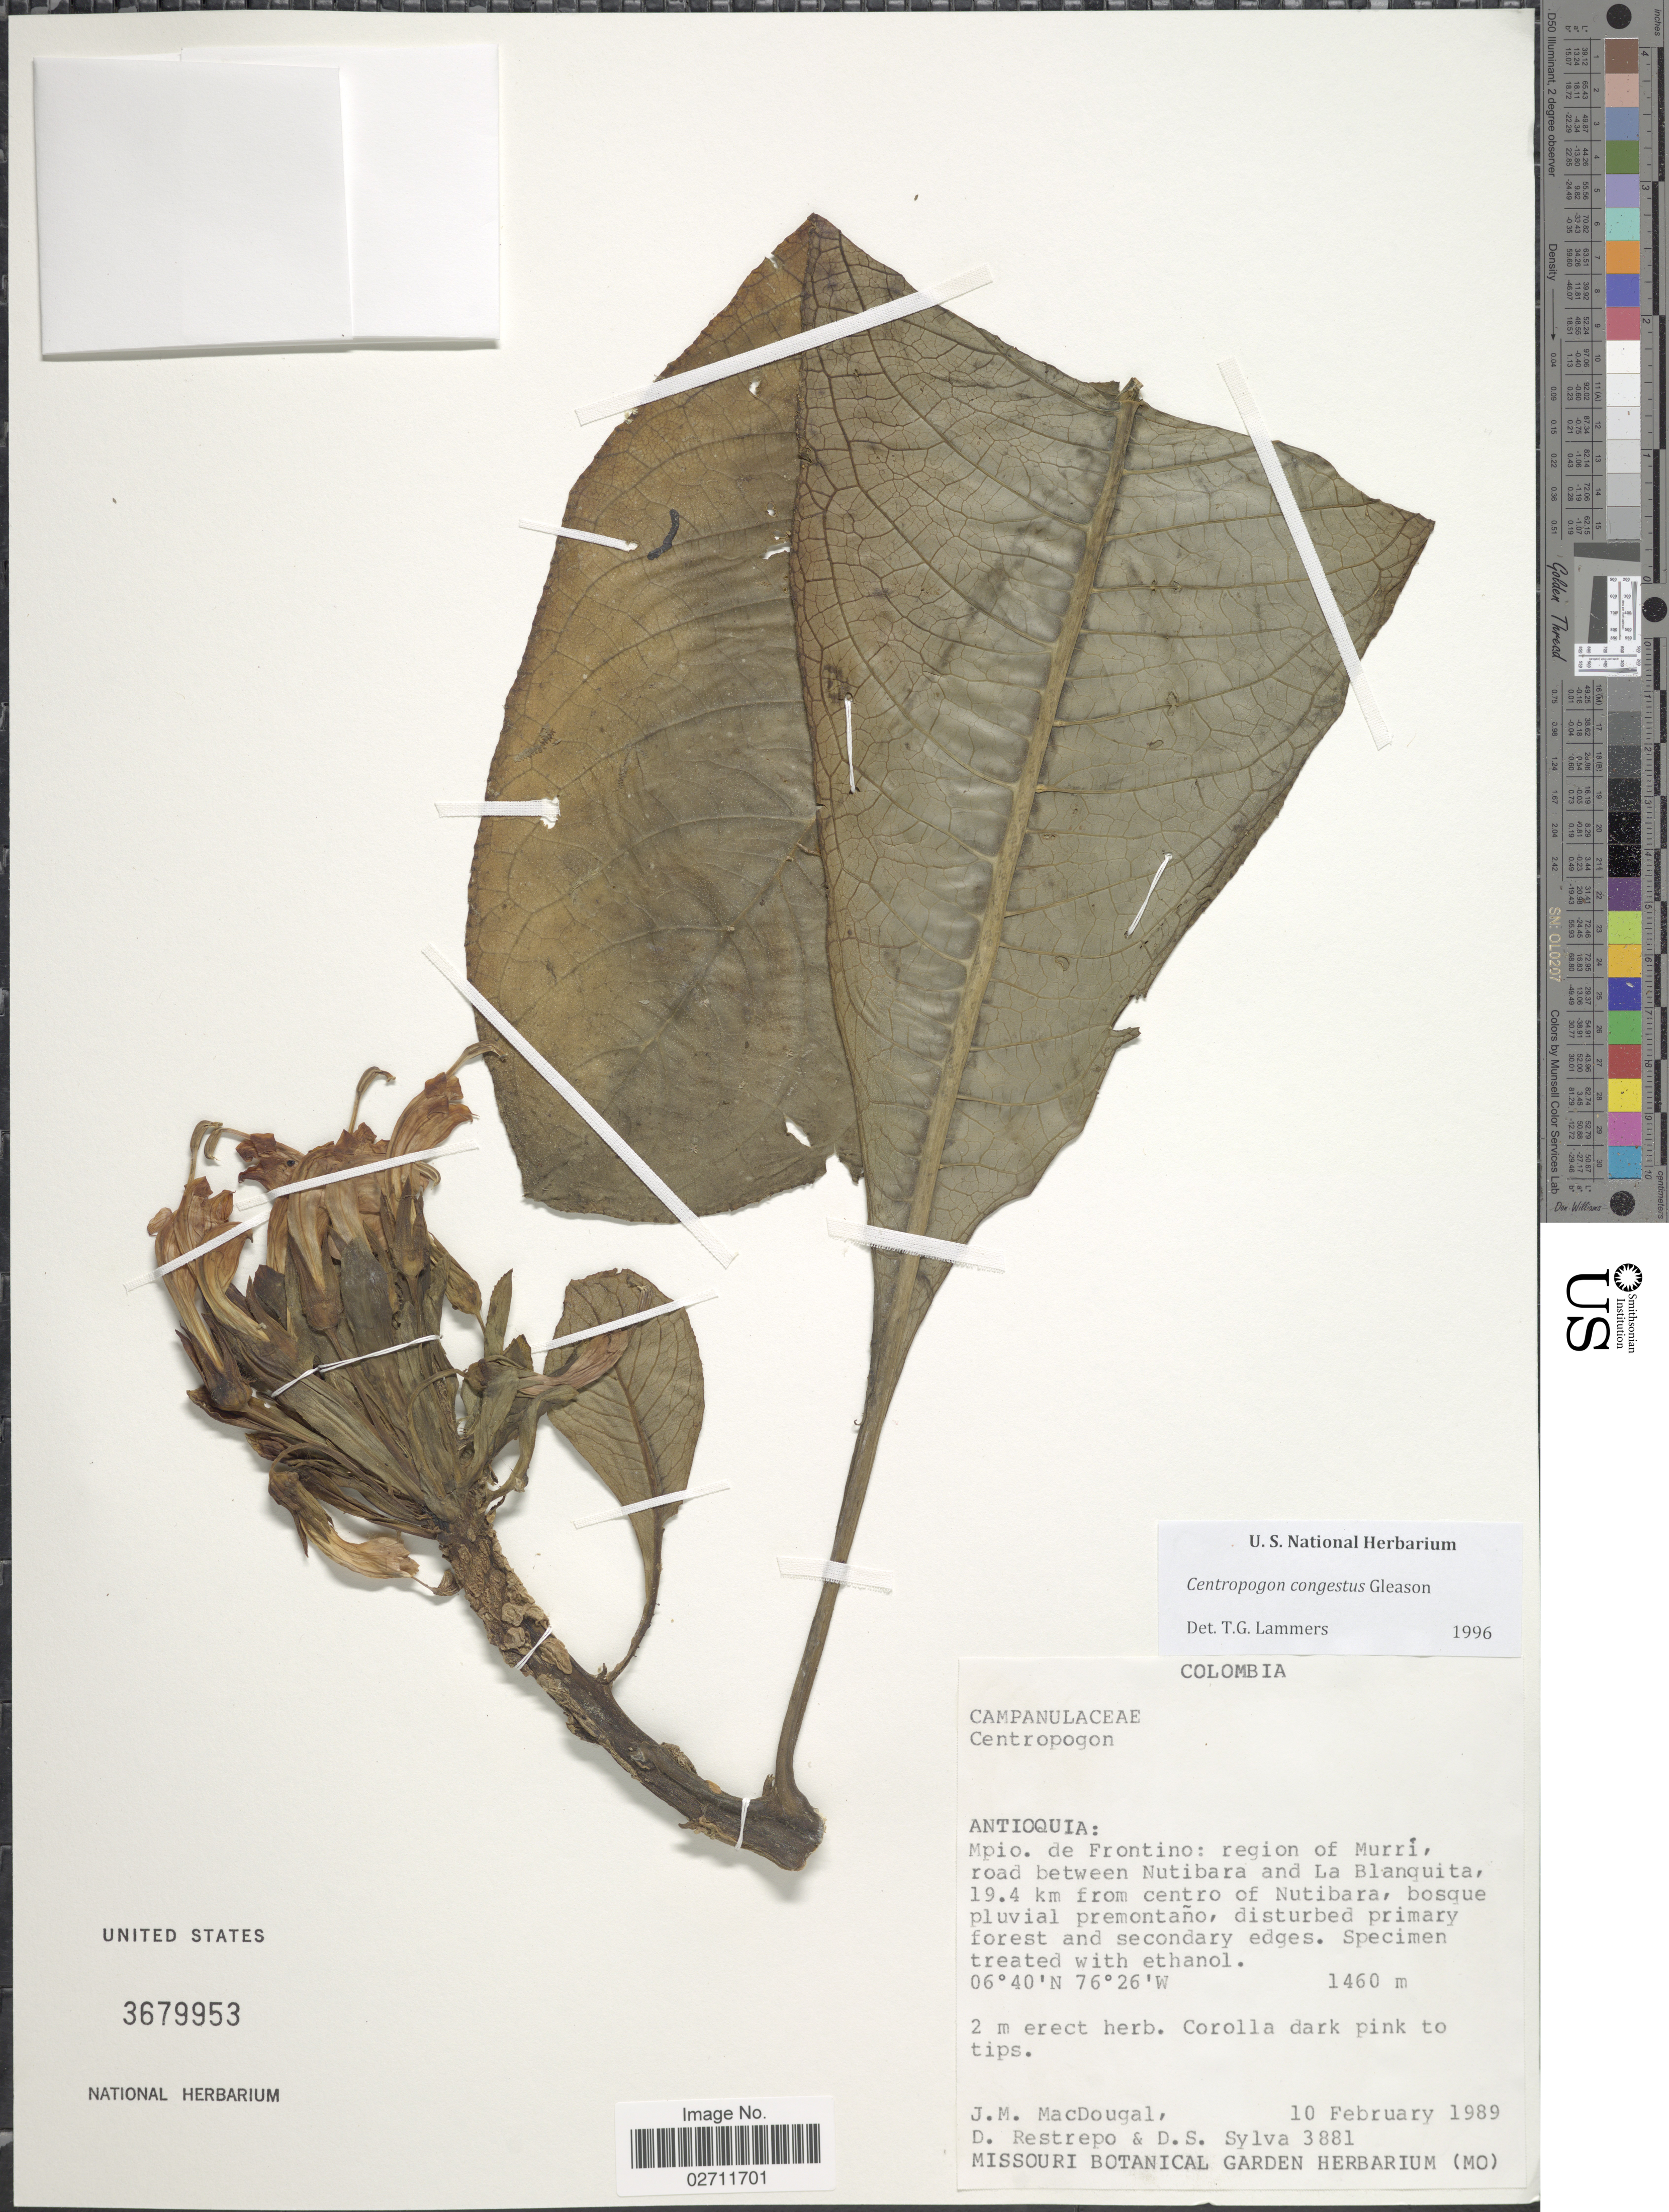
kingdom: Plantae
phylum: Tracheophyta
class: Magnoliopsida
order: Asterales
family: Campanulaceae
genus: Centropogon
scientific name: Centropogon congestus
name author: Gleason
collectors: J. M. MacDougal, D. Restrepo & D. Sylva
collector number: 3881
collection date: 1989-02-10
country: Colombia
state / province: Antioquia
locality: Mpio. de Frontino: region of Murri, road between Nutibara and La Blanquita, 19.4 km from centro of Nutibara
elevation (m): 1460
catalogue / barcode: US 3679953